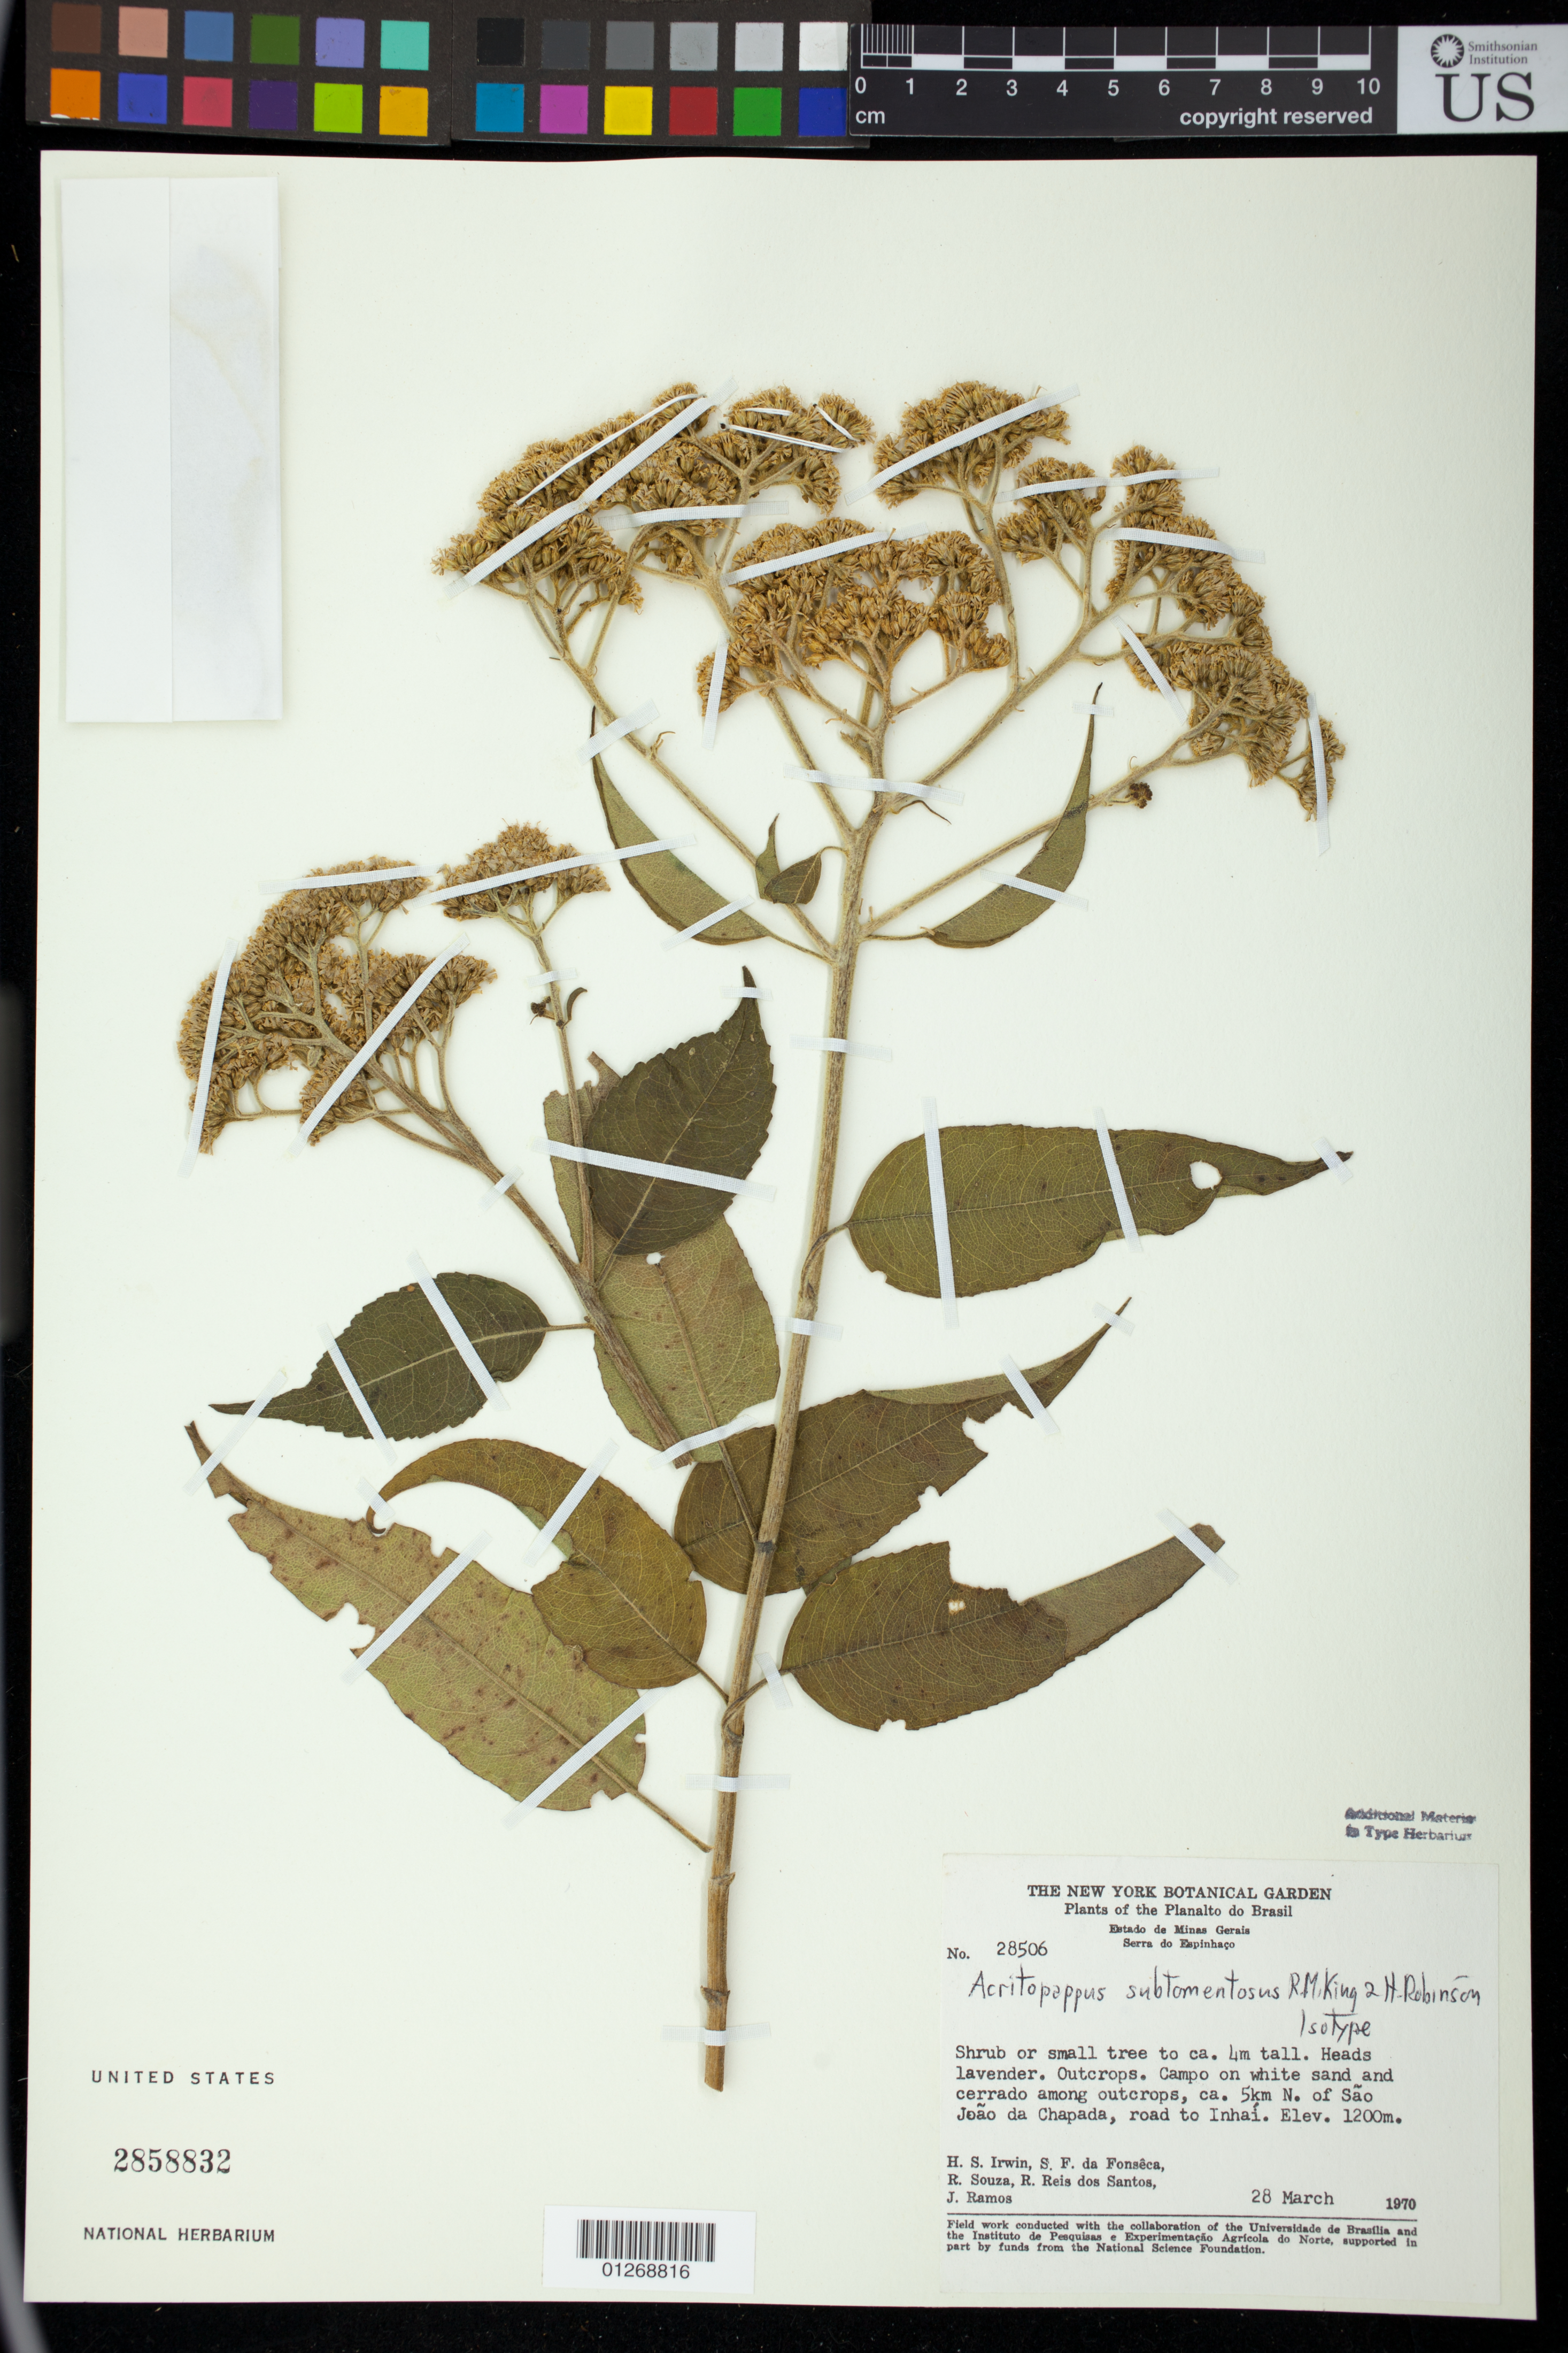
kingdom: Plantae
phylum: Tracheophyta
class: Magnoliopsida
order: Asterales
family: Asteraceae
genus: Acritopappus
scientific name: Acritopappus subtomentosus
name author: R.M. King & H. Rob.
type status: Isotype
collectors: H. Irwin, S. F. Fonsêca, R. Souza, R. G. P. Santos & J. F. Ramos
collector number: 28506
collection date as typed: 28 Mar 1970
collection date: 1970-03-28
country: Brazil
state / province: Minas Gerais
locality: Planalto do Brasil, Estado de Minas Gerais, Serra do Espinhaço. Ca. 5 km N of São João da Chapada, road to Inhaí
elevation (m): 1200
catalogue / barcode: US 2858832